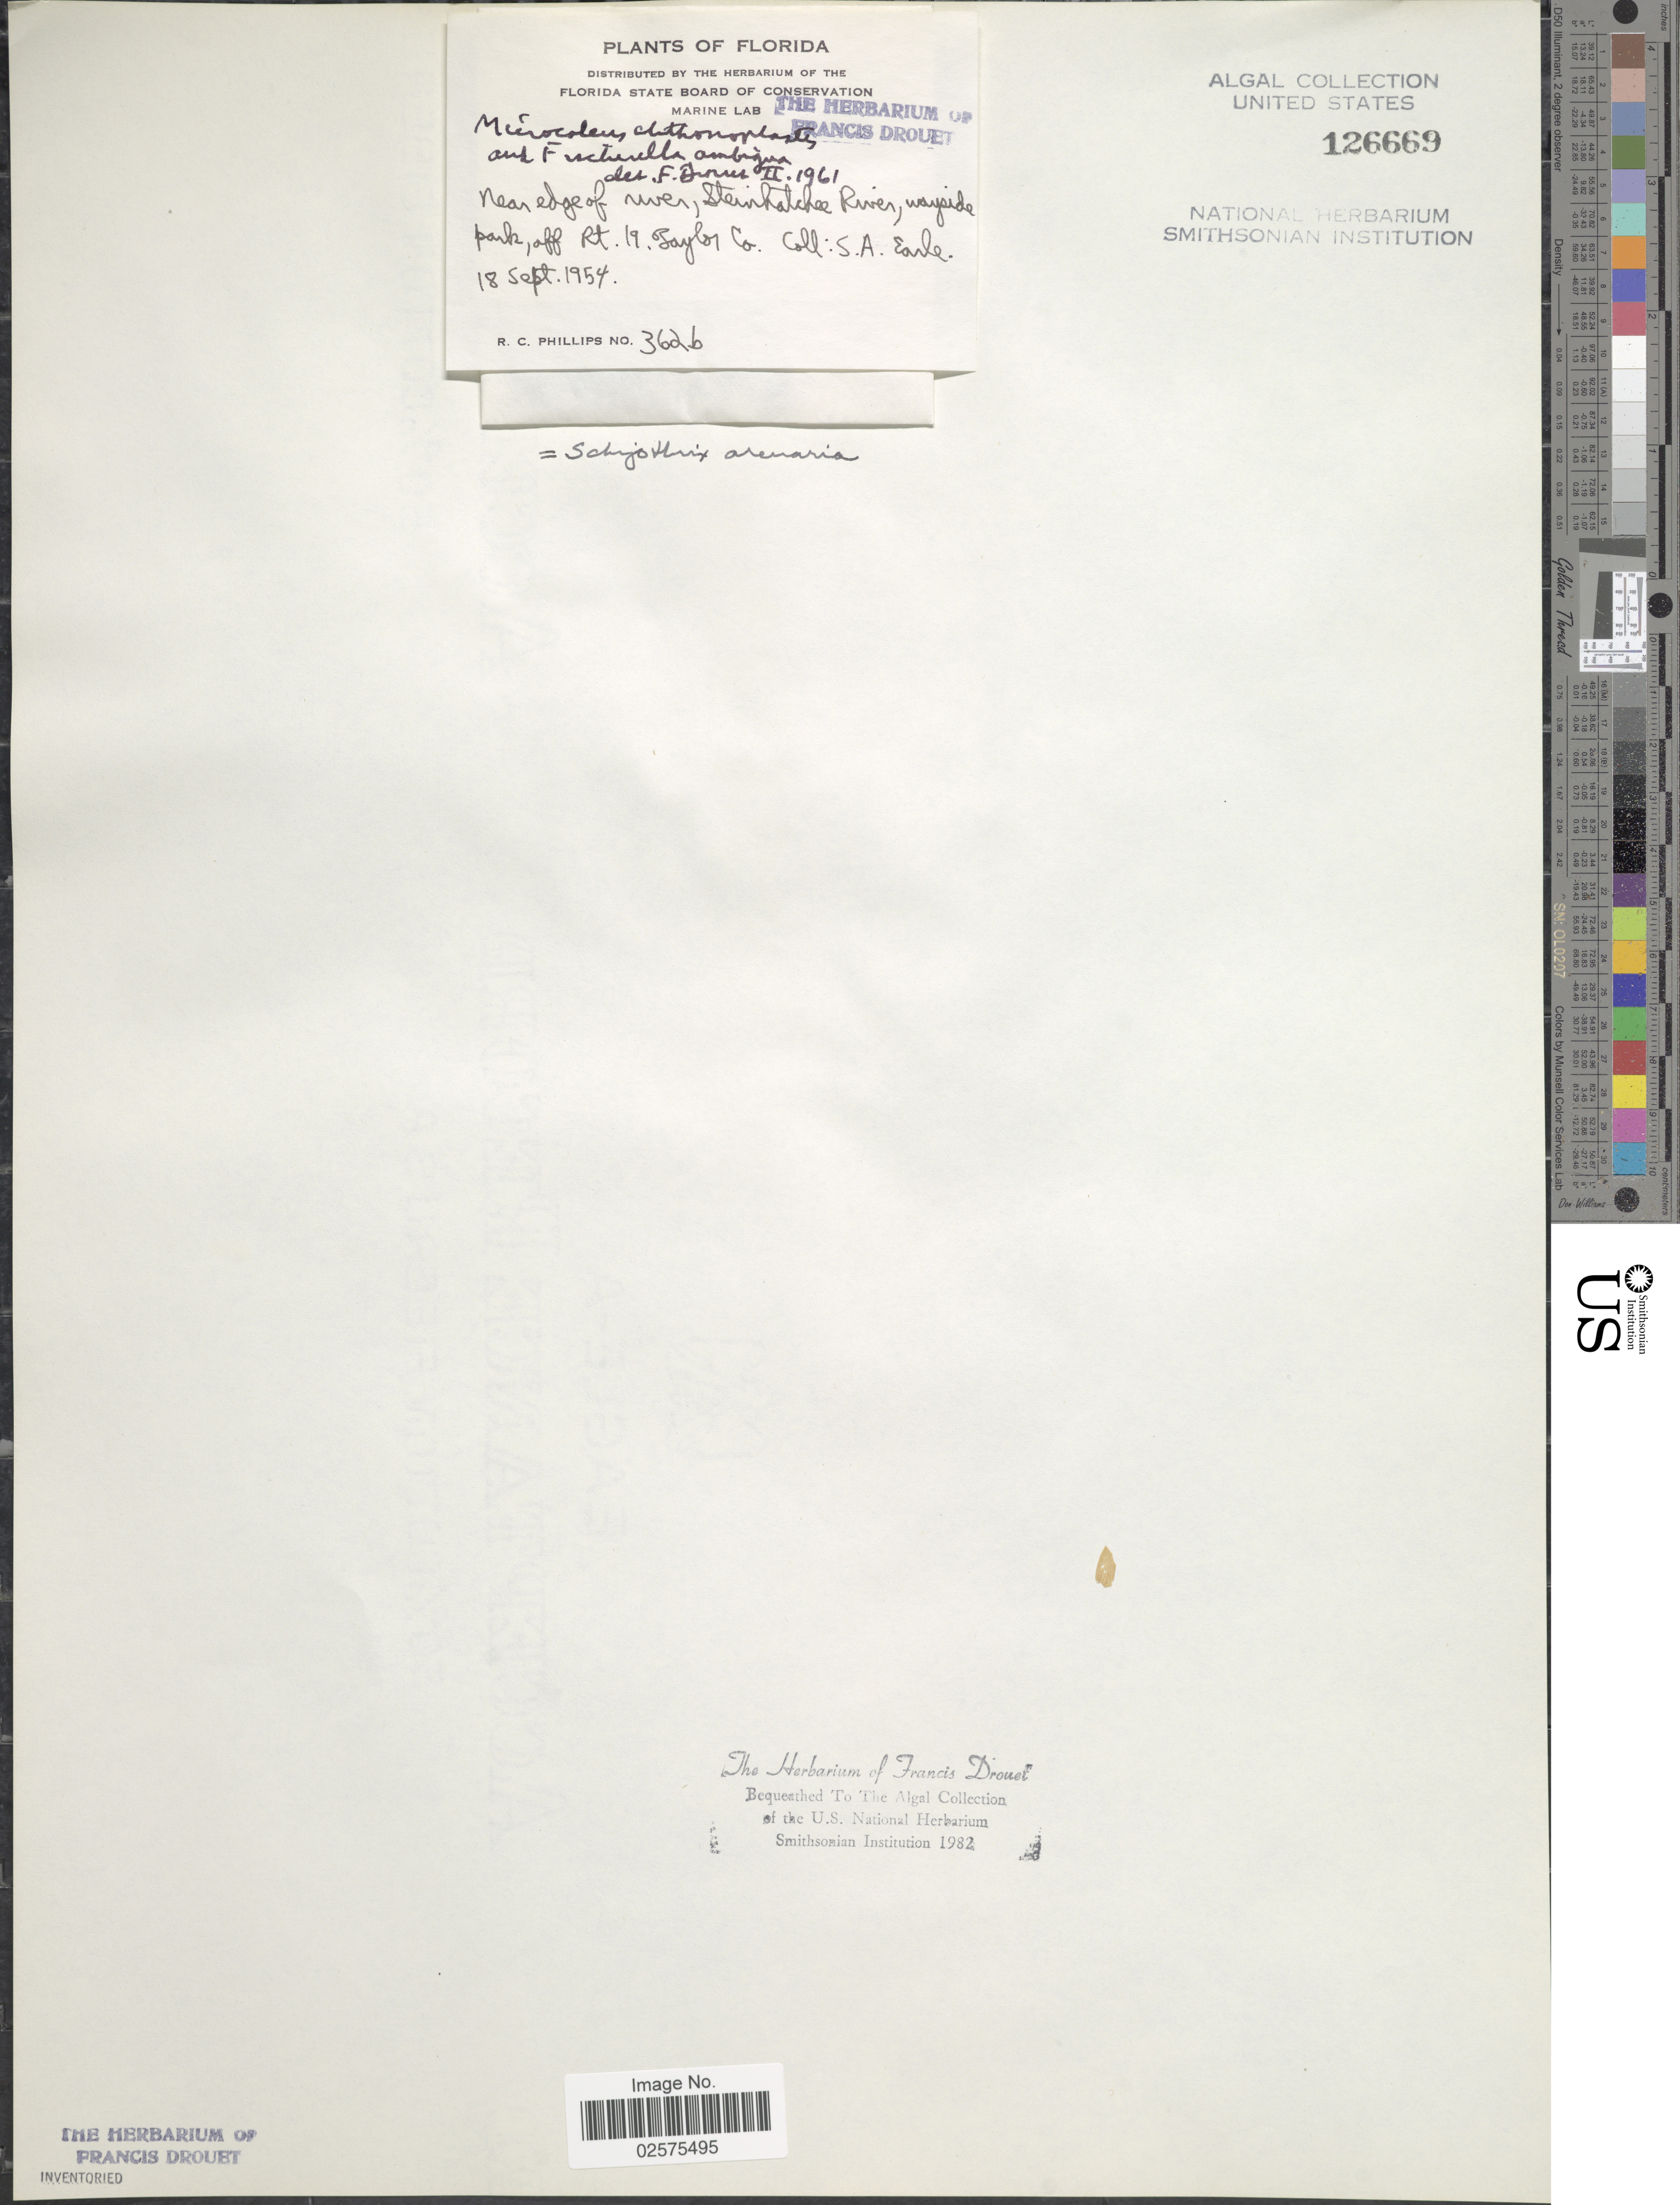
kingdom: Bacteria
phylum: Cyanobacteria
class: Cyanobacteriia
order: Leptolyngbyales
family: Trichocoleusaceae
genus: Schizothrix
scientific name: Schizothrix arenaria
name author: Gomont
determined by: Drouet, F. E.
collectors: S. A. Earle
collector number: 362b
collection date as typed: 18 Sep 1954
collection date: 1954-09-18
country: United States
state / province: Florida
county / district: Taylor County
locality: Steinhatchee River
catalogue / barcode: US 126669